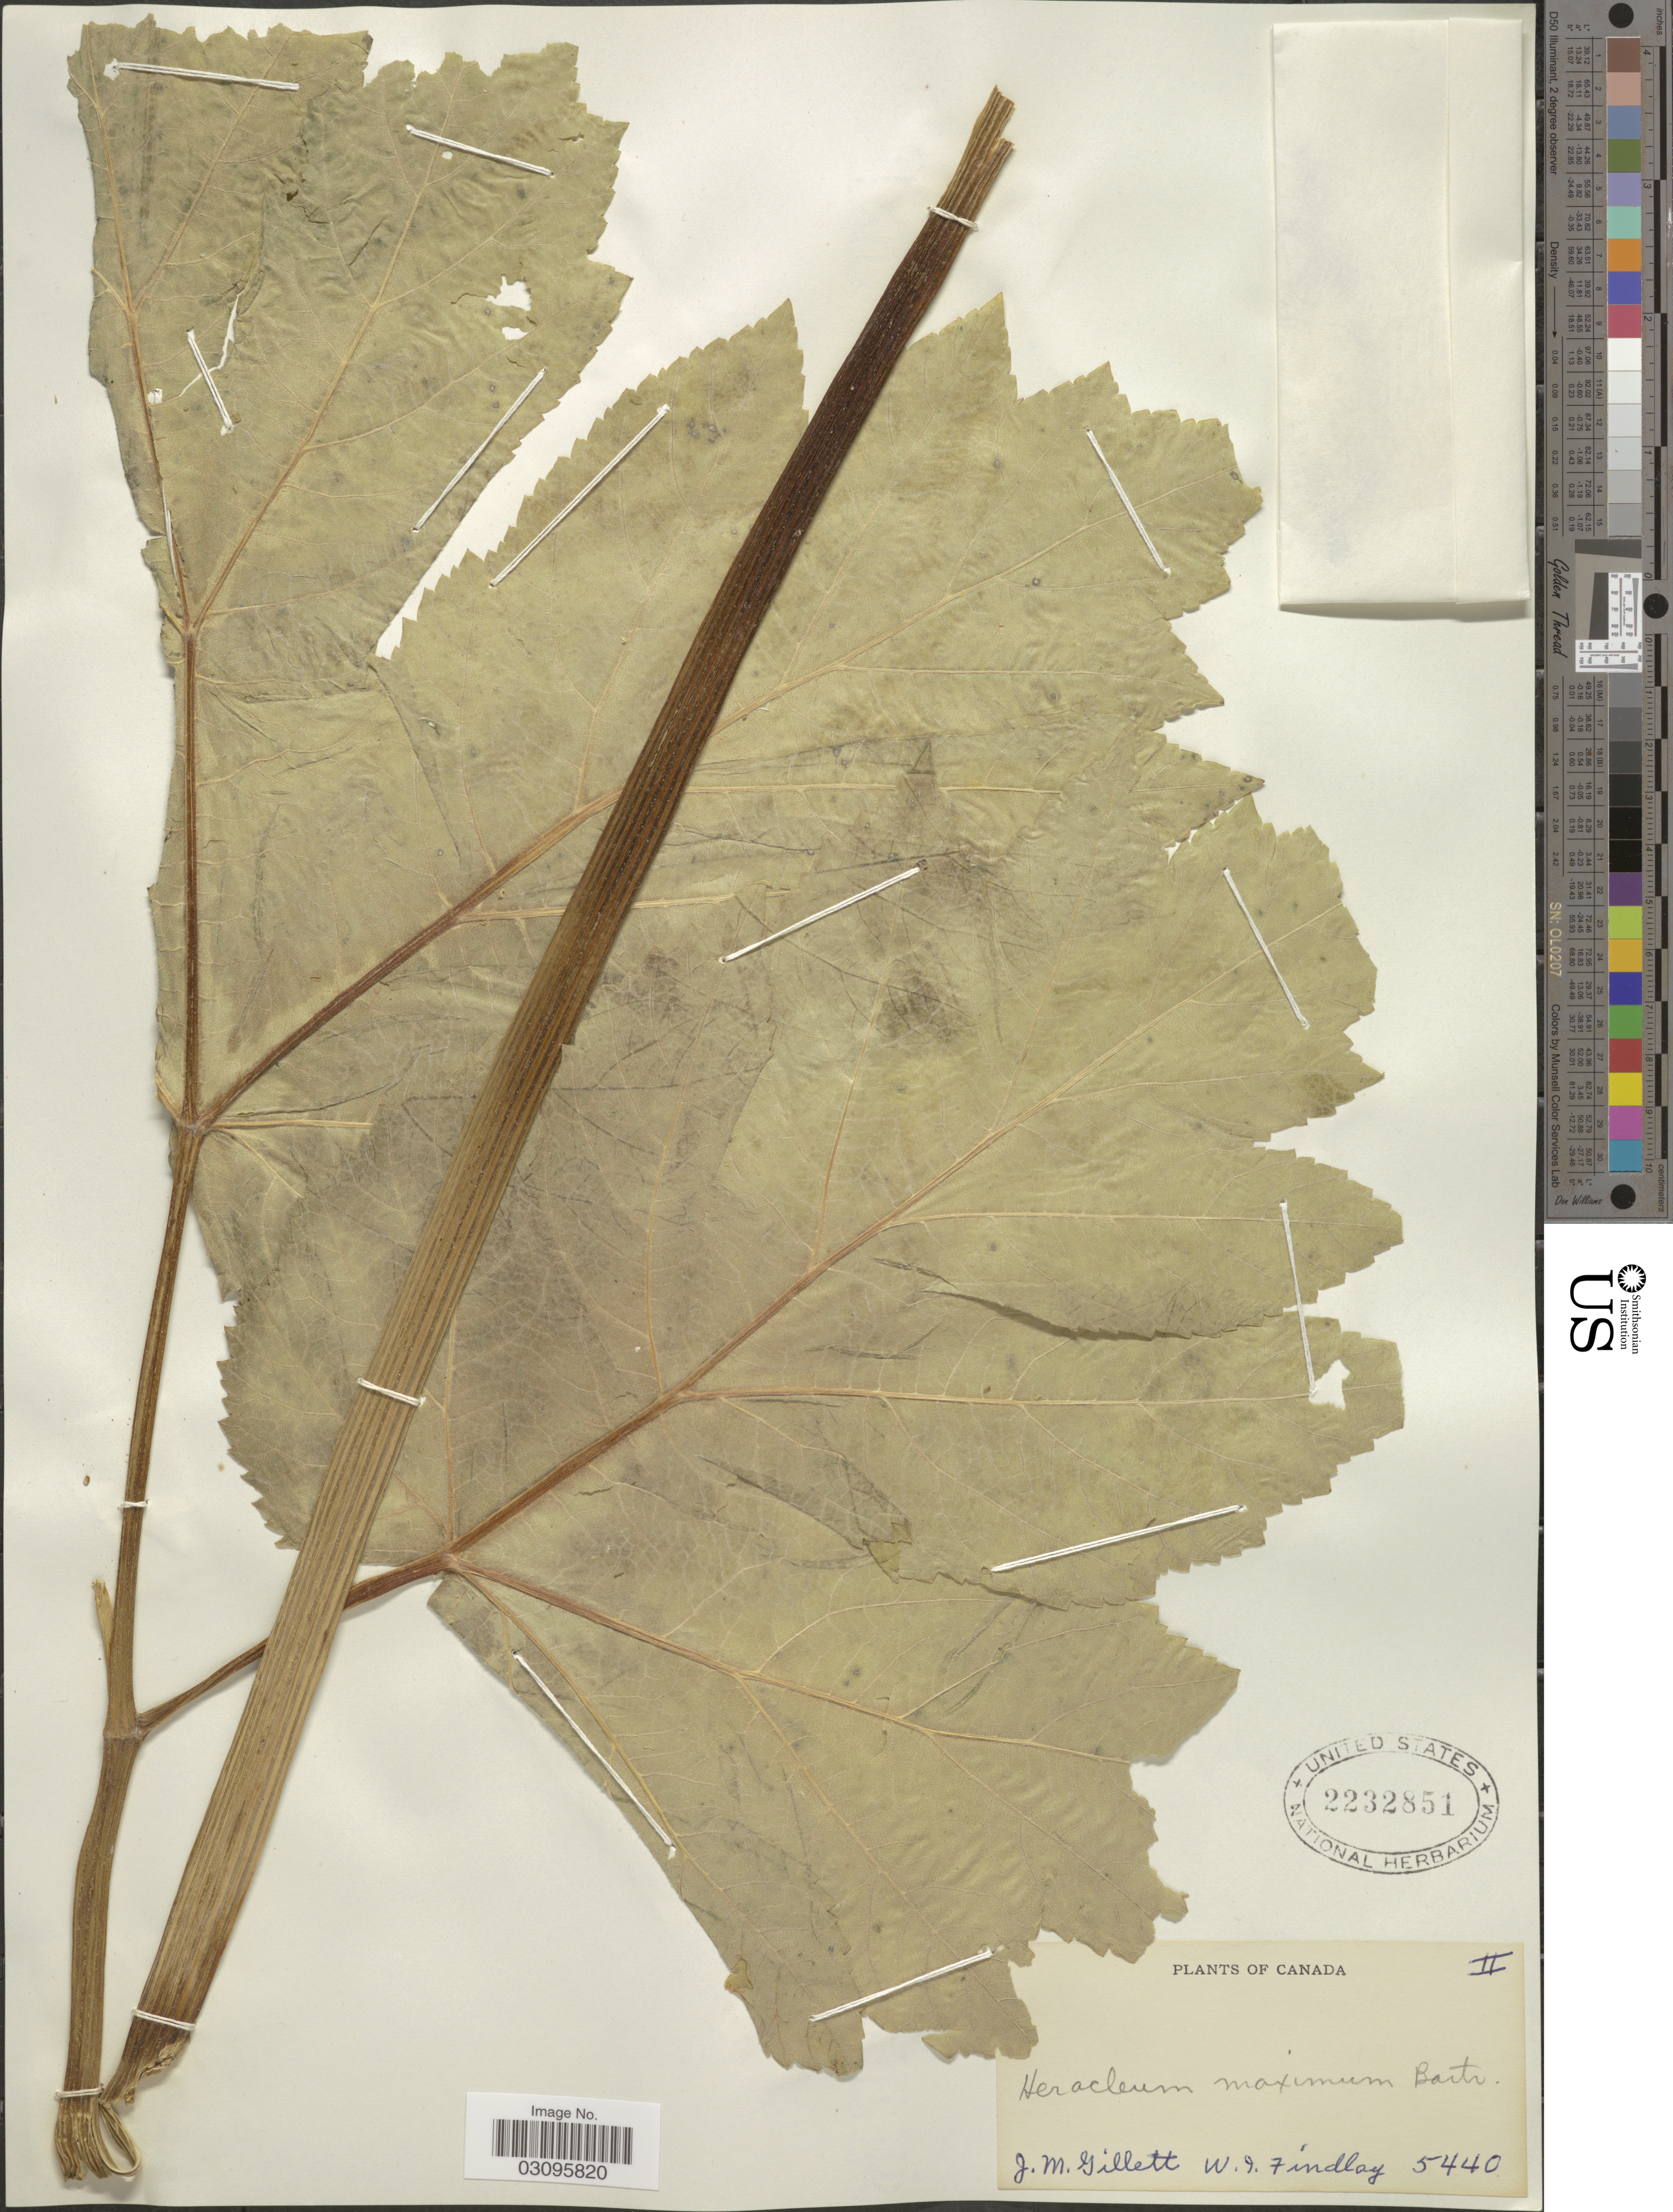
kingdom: Plantae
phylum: Tracheophyta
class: Magnoliopsida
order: Apiales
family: Apiaceae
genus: Heracleum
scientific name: Heracleum maximum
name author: W. Bartram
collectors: J. M. Gillett & W. Findlay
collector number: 5440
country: Canada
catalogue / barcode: US 2232851